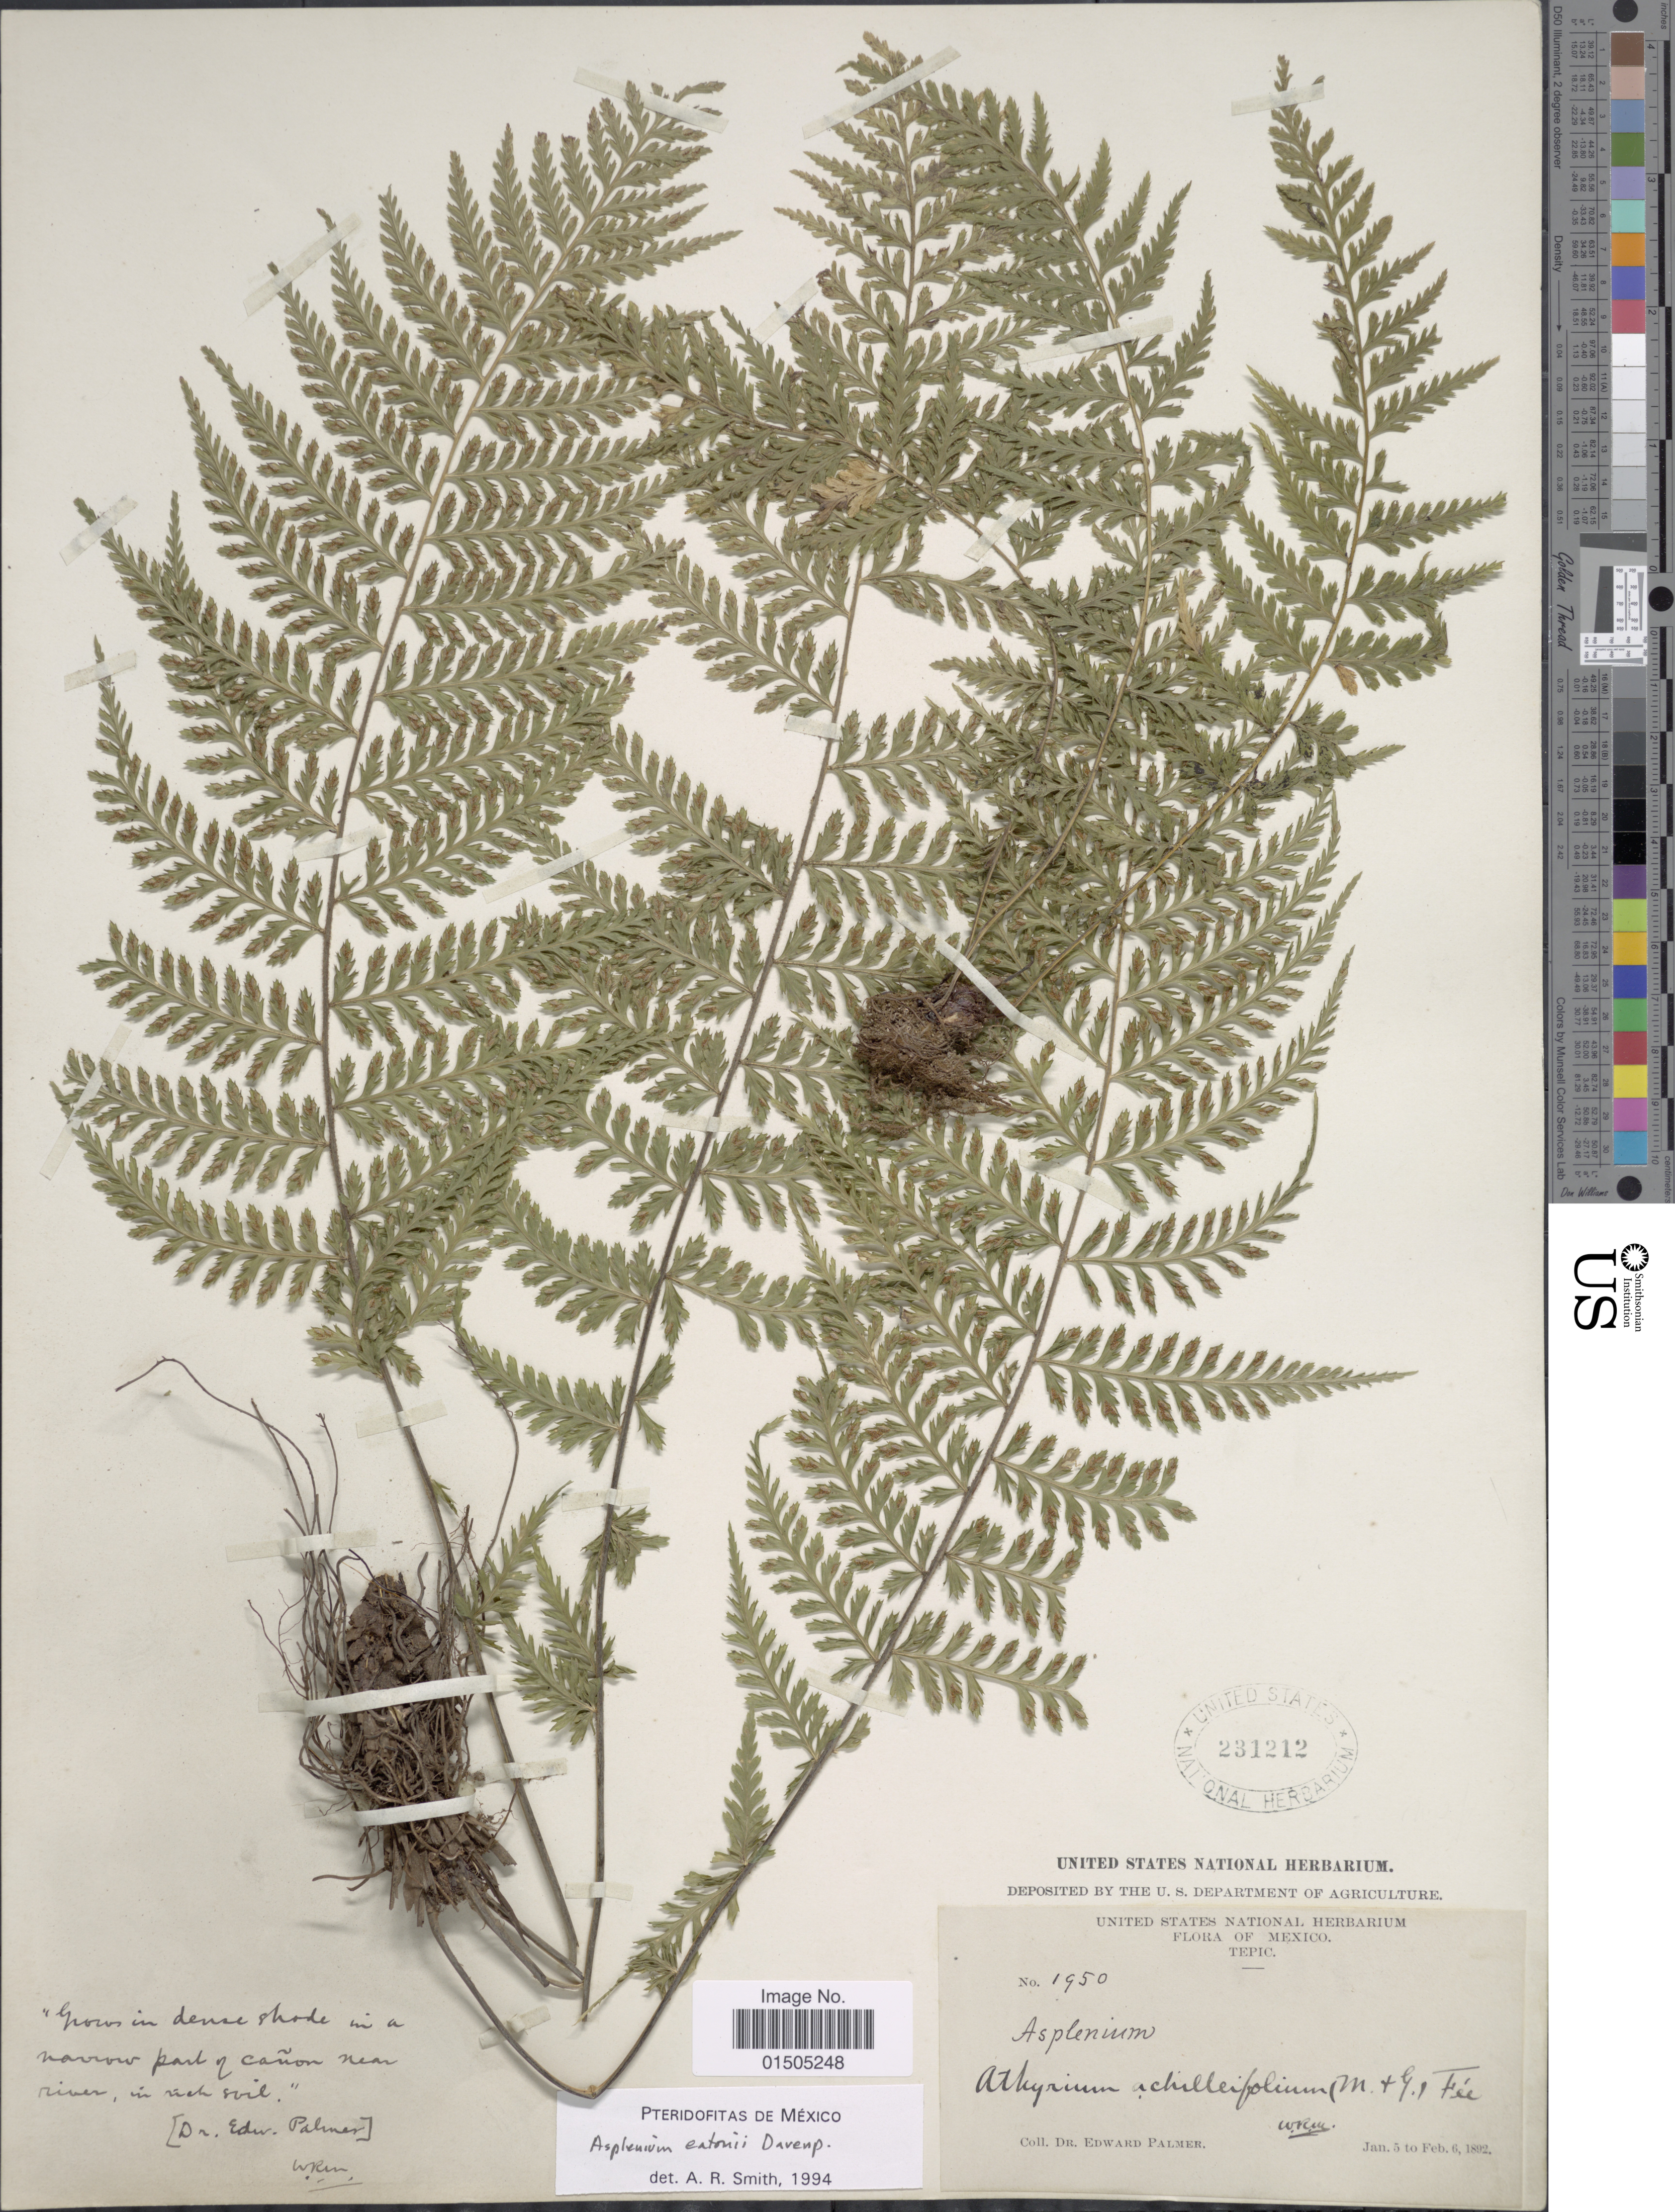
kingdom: Plantae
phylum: Tracheophyta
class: Polypodiopsida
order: Polypodiales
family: Aspleniaceae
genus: Asplenium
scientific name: Asplenium achilleifolium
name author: (M. Martens & Galeotti) Liebm.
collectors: E. Palmer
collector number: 1950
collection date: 1892-01-05/1892-02-06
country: Mexico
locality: Tepic.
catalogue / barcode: US 231212